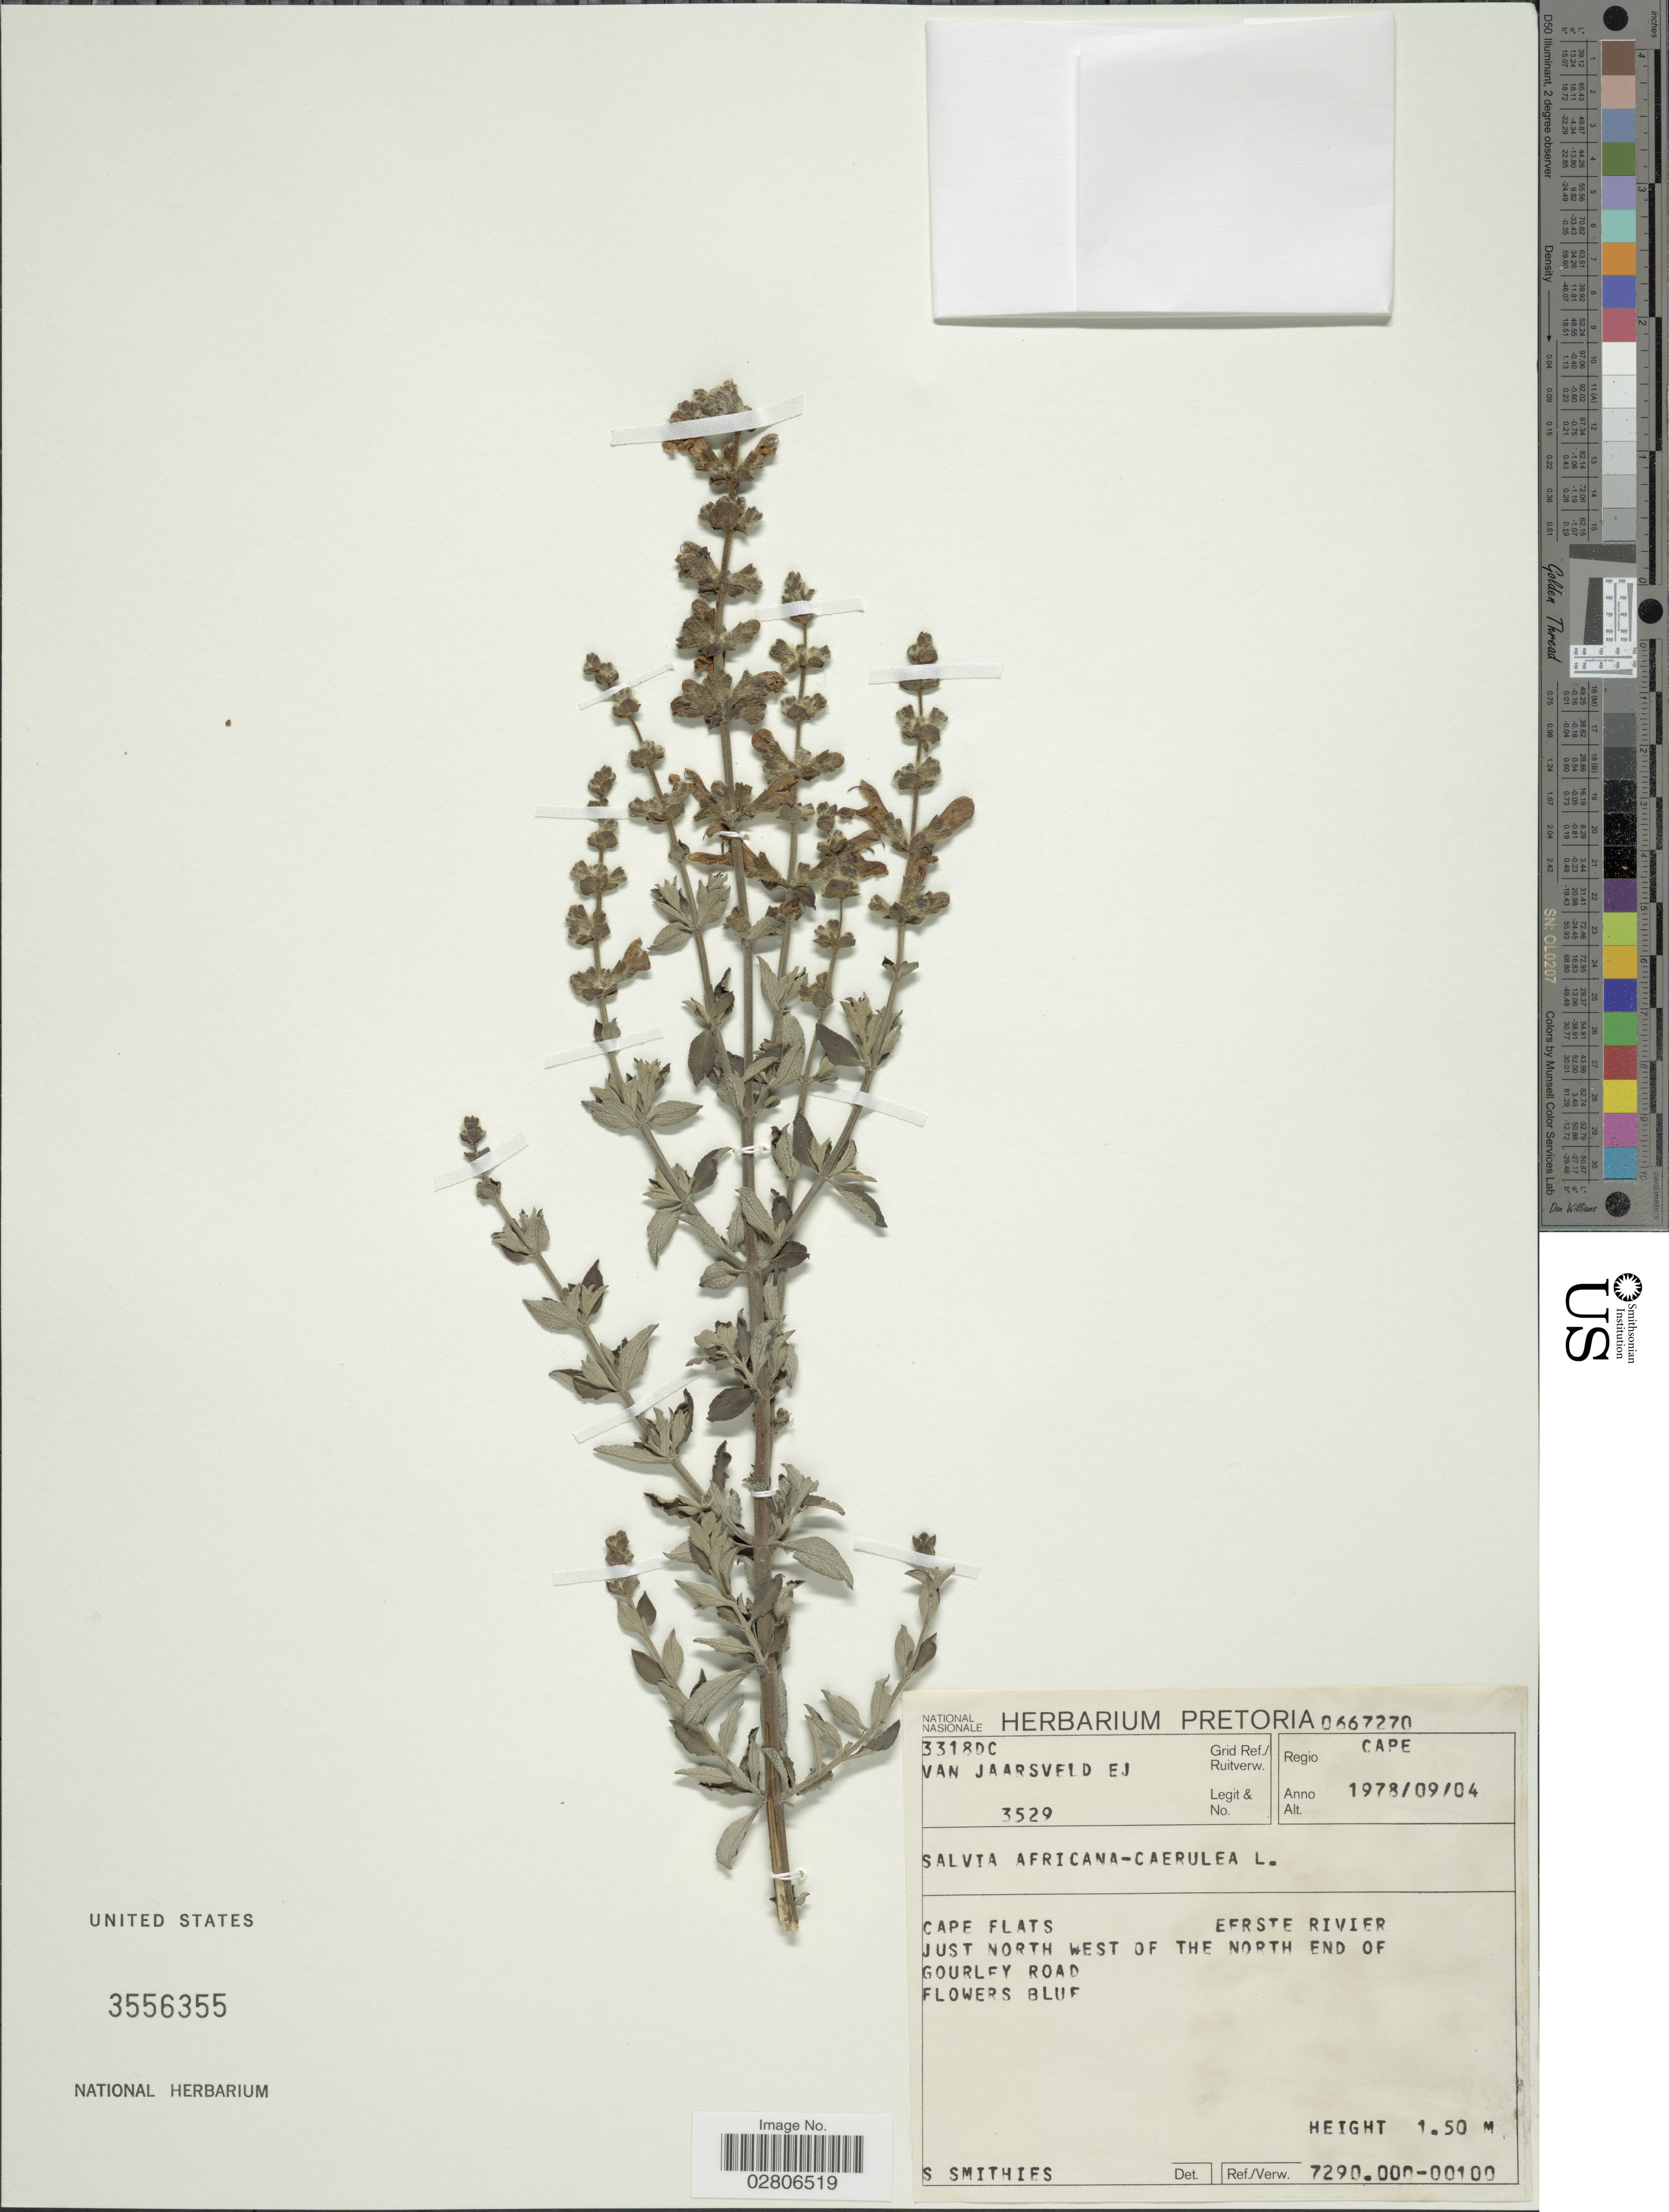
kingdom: Plantae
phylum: Tracheophyta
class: Magnoliopsida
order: Lamiales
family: Lamiaceae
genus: Salvia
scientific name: Salvia africana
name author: L.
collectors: E. van Jaarsveld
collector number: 3529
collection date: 1978-09-04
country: South Africa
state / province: Western Cape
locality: Regio Cape, Cape Flats, Eerste Rivier, just north west of the north end of Gourley road. 3318DC Grid Ref.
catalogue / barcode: US 3556355